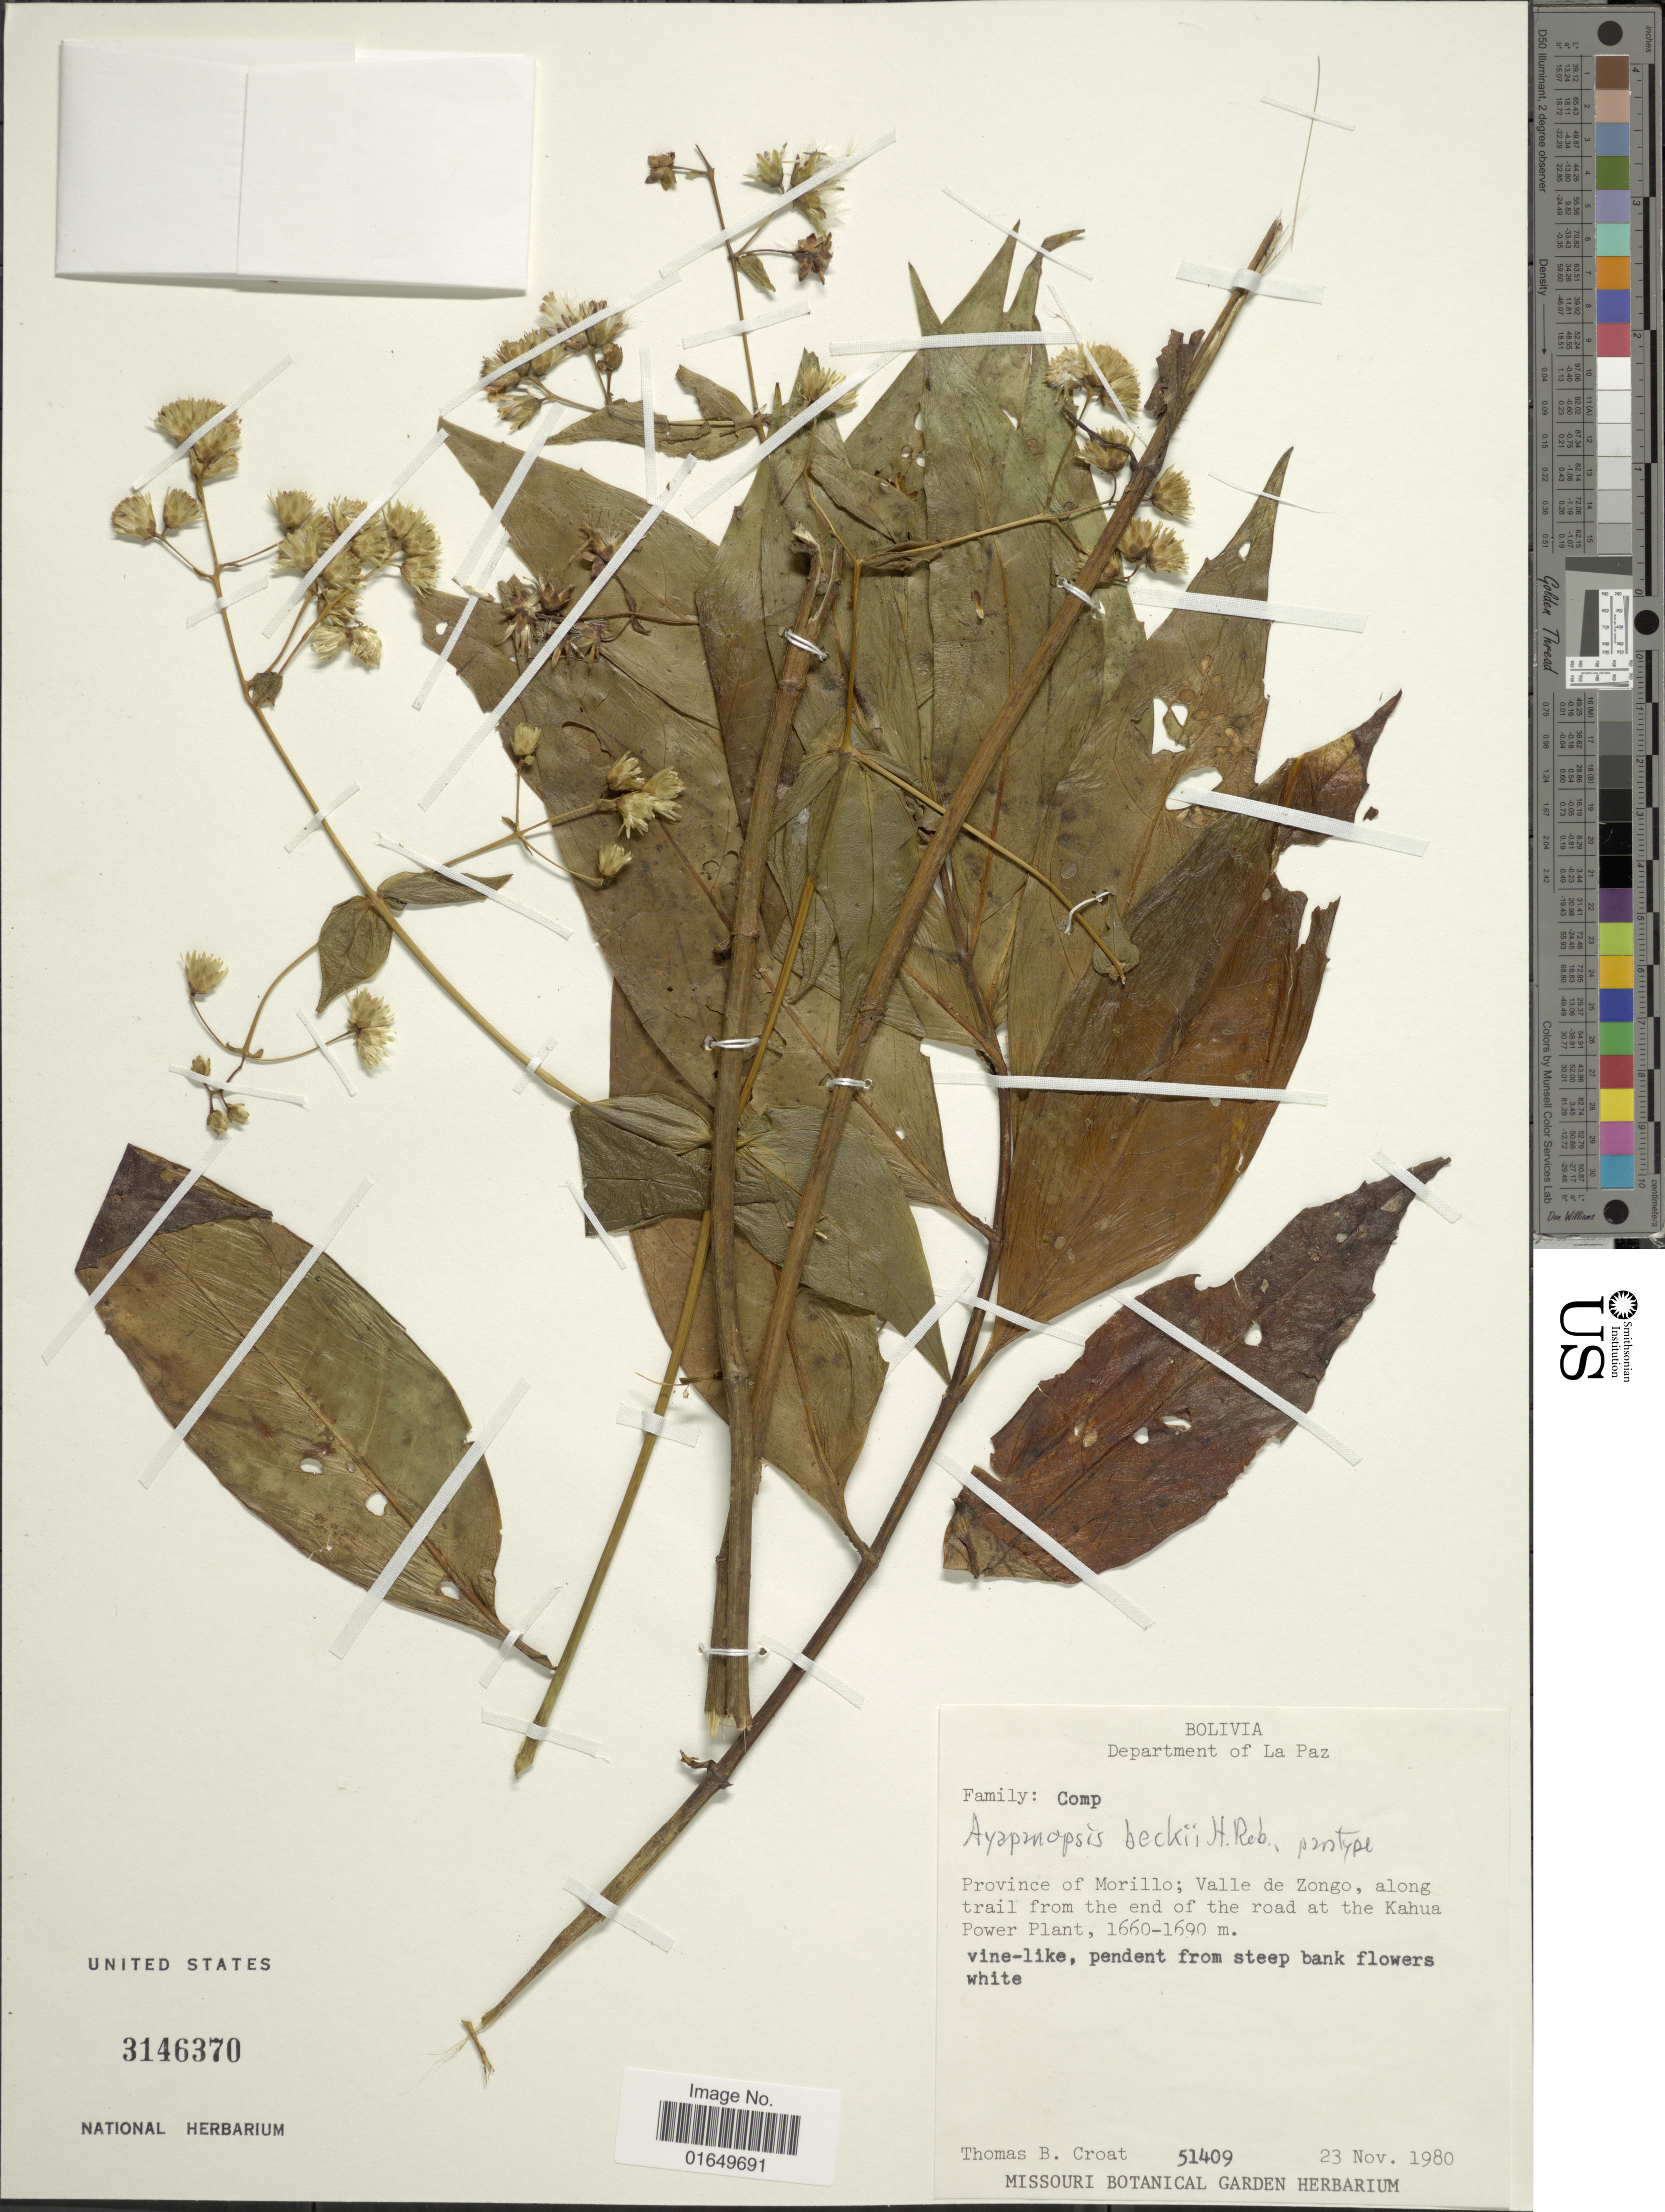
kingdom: Plantae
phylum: Tracheophyta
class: Magnoliopsida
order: Asterales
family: Asteraceae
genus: Ayapanopsis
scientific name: Ayapanopsis beckii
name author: H. Rob.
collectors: T. B. Croat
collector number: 51409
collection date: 1980-11-23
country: Bolivia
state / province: La Paz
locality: Province of Morillo; Valle de Zongo, along trail from the end of the road at the Kahua Power Plant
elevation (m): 1660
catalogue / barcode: US 3146370